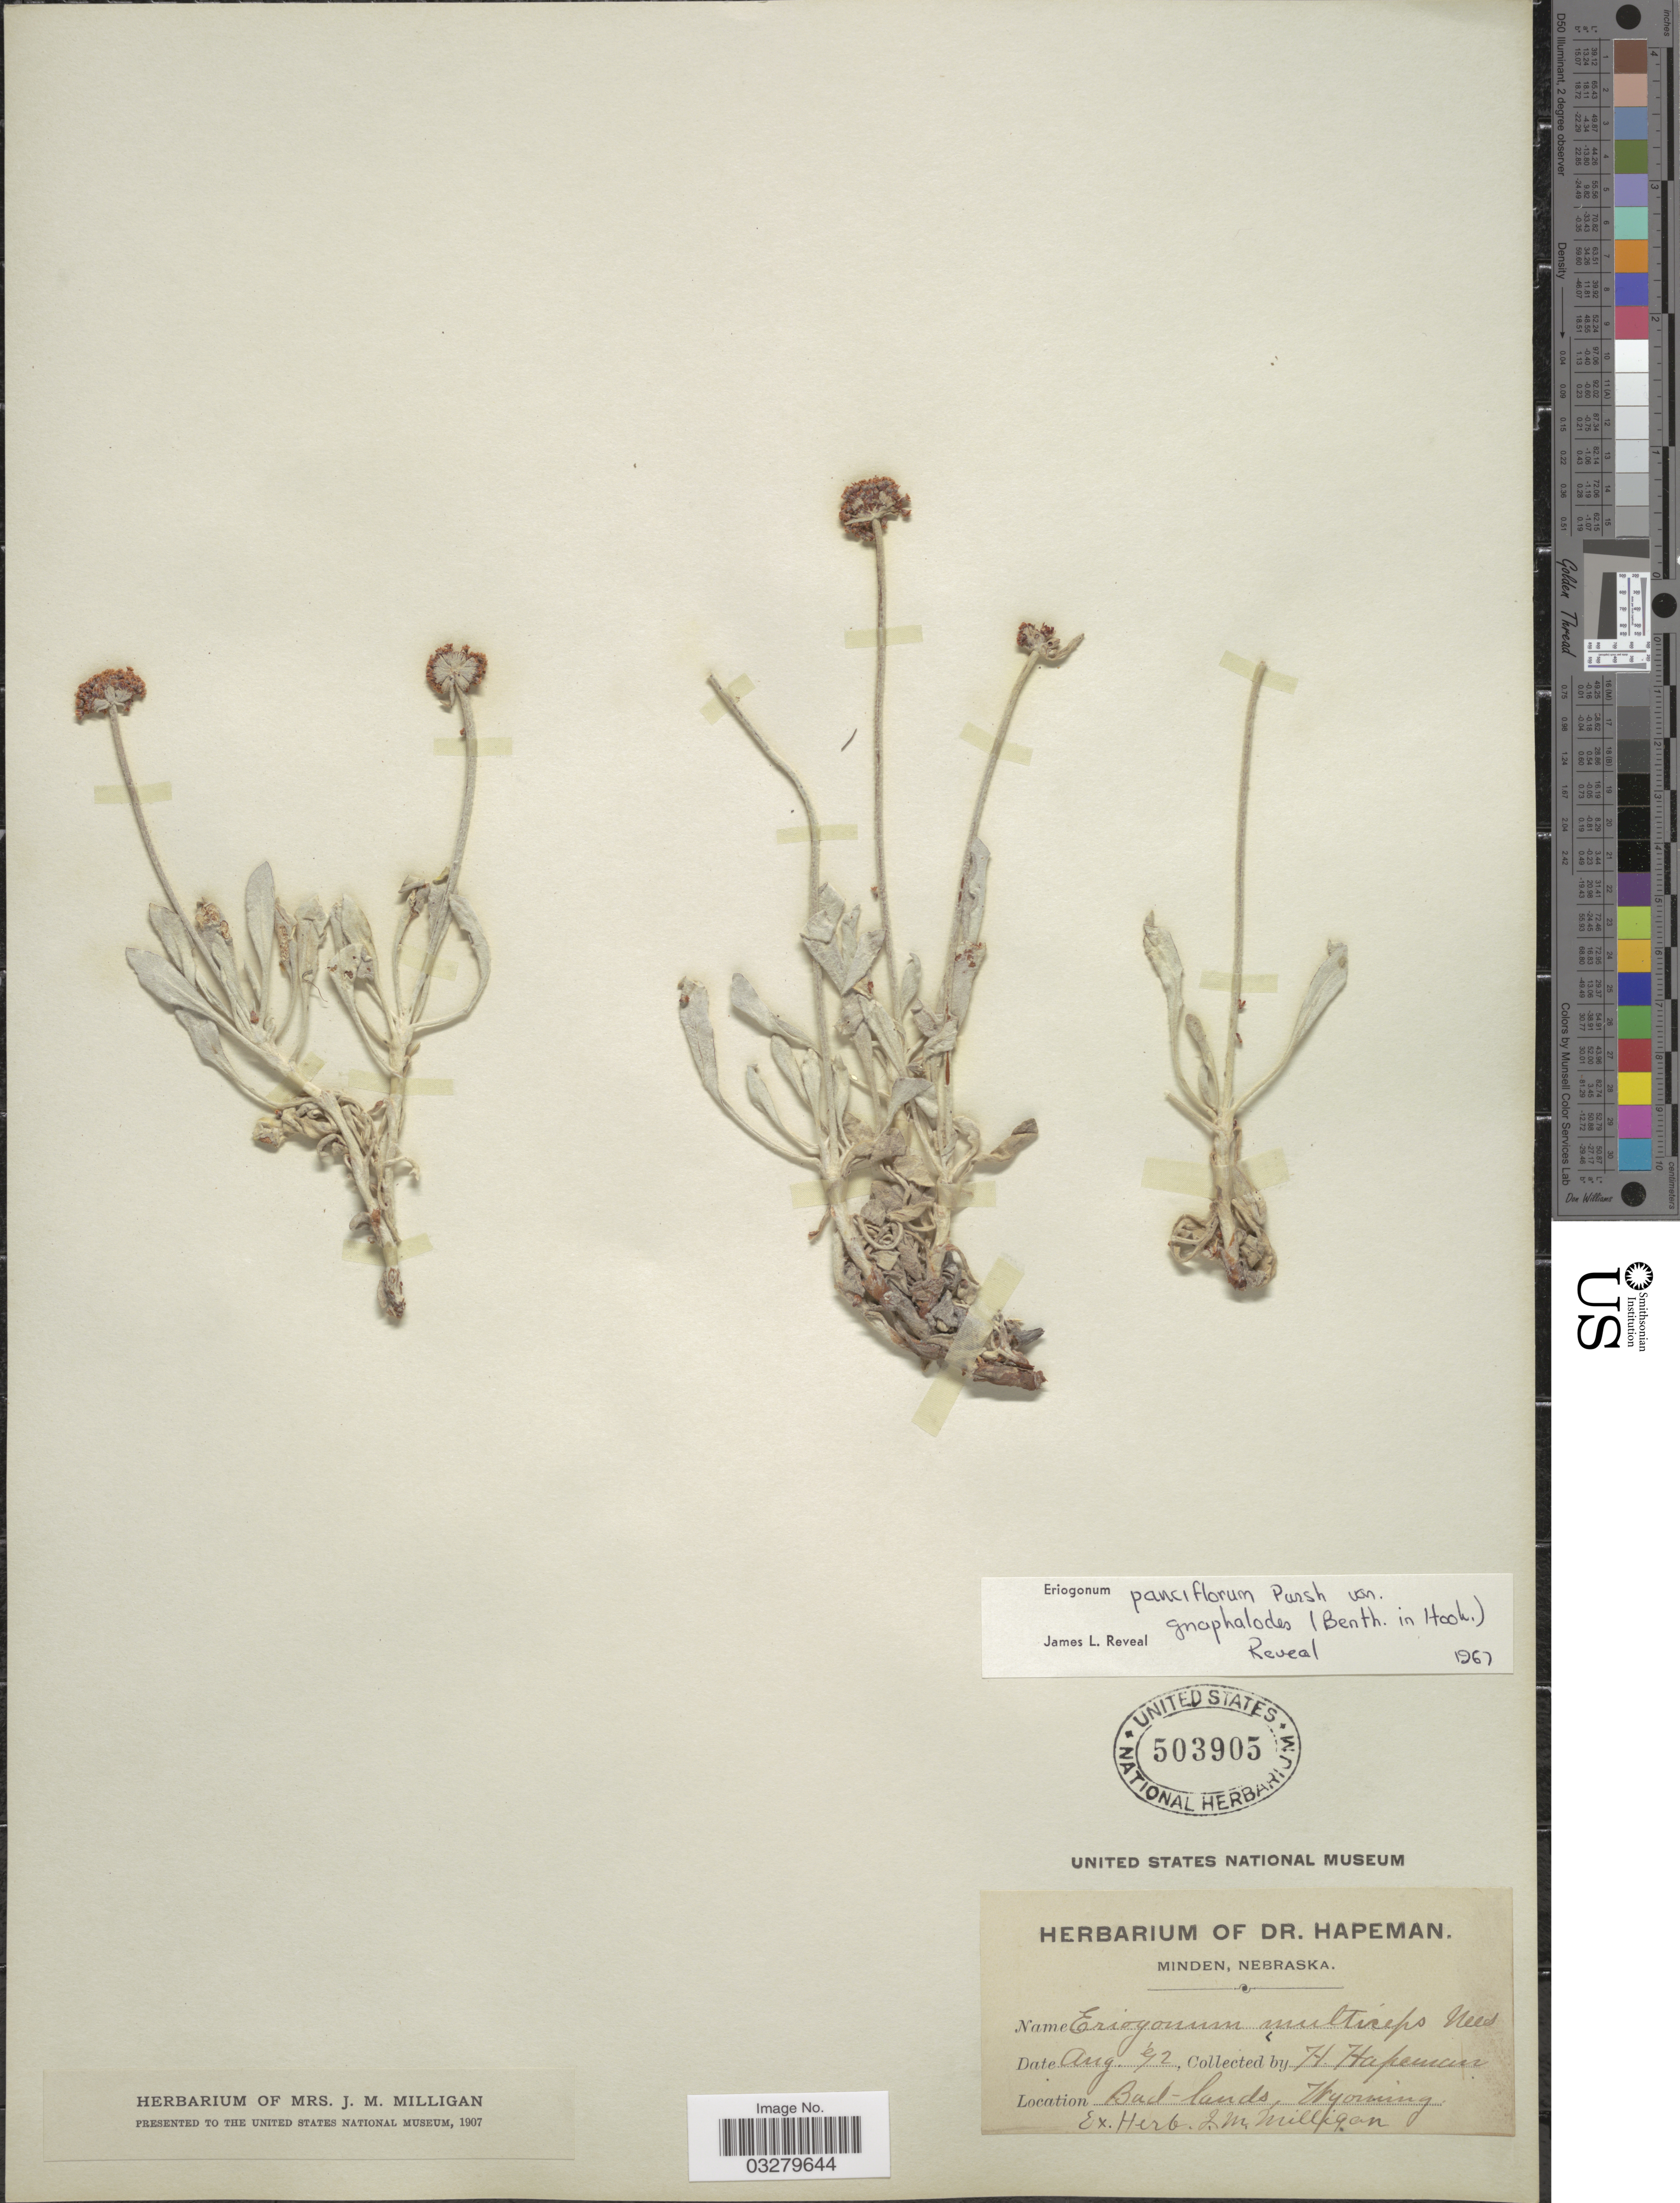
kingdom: Plantae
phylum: Tracheophyta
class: Magnoliopsida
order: Caryophyllales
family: Polygonaceae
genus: Eriogonum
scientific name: Eriogonum pauciflorum var. gnaphalodes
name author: (Benth.) Reveal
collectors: H. Hapeman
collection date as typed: Transcribed d/m/y: /8/92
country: United States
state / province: Wyoming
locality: Bad - lands.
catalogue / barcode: US 503905